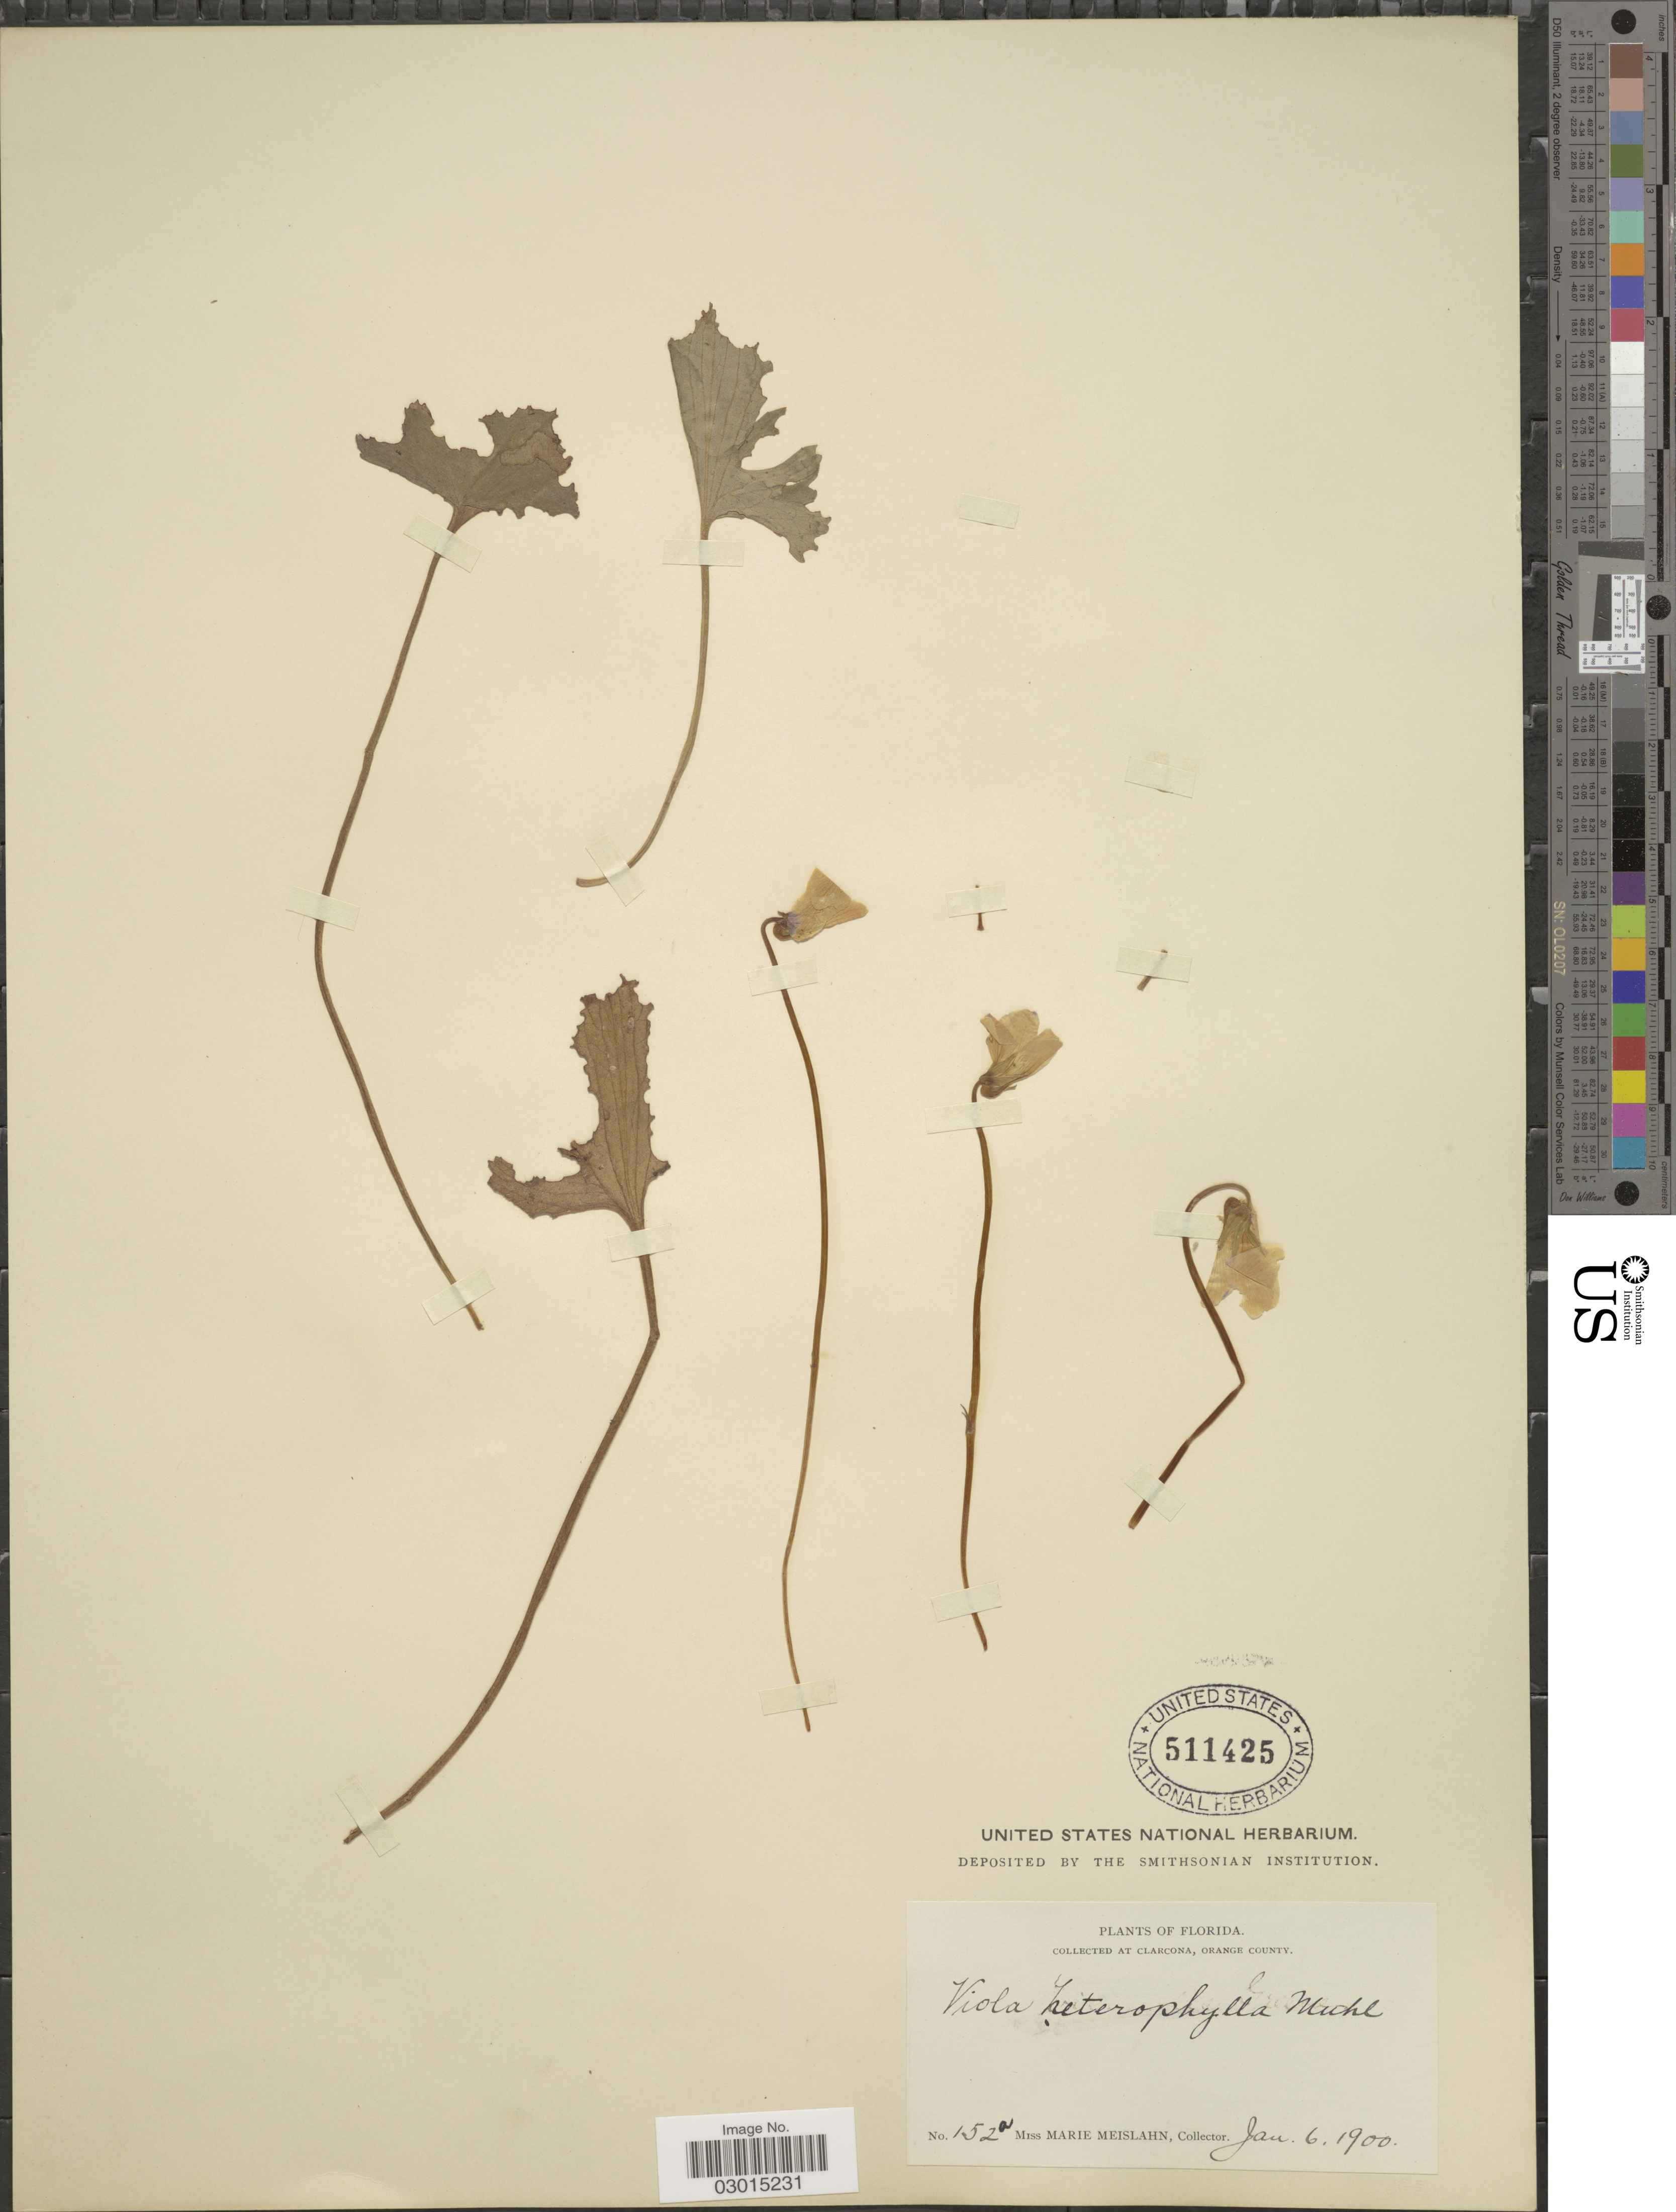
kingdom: Plantae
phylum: Tracheophyta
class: Magnoliopsida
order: Malpighiales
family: Violaceae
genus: Viola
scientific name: Viola heterophylla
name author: Muhl.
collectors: M. Meislahn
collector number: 152a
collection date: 1900-01-06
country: United States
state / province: Florida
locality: Collected at Clarcona, Orange County.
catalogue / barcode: US 511425